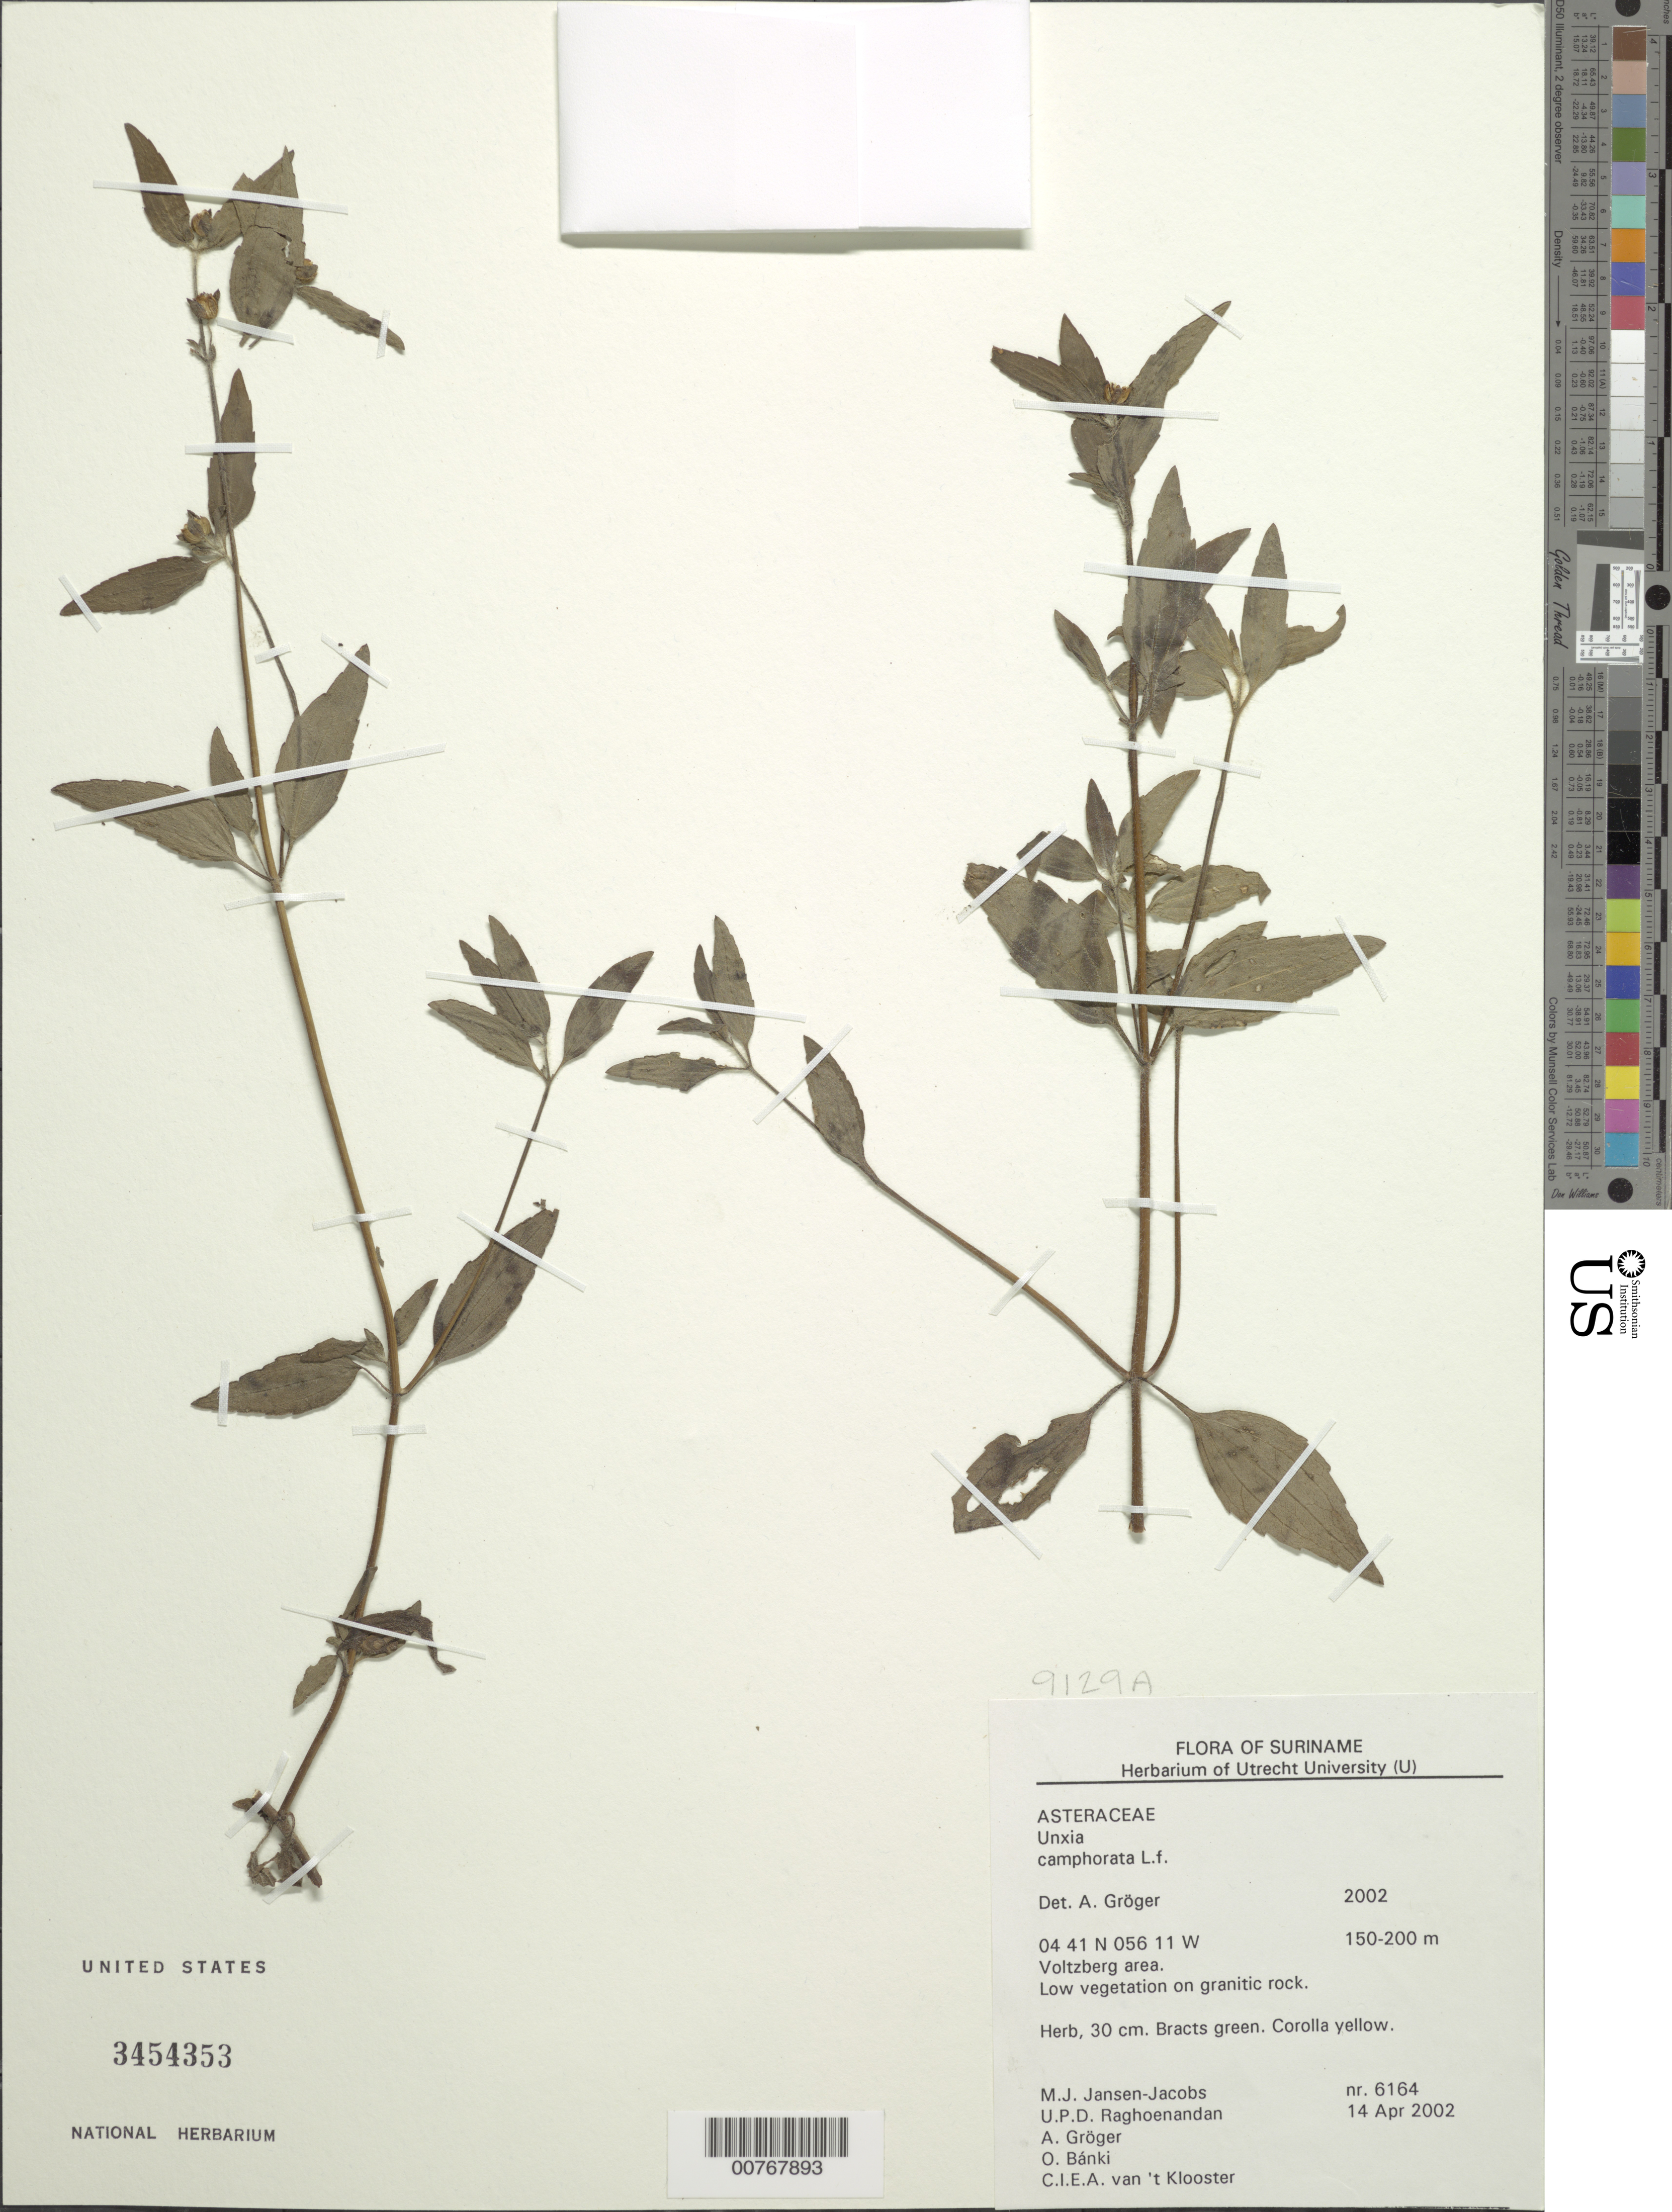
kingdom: Plantae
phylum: Tracheophyta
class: Magnoliopsida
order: Asterales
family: Asteraceae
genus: Unxia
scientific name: Unxia camphorata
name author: L. f.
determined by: Gröger, A.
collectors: M. J. Jansen-Jacobs, U. Raghoenandan, A. Gröger, O. Bánki & C. van 't Klooster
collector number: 6164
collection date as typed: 14-Apr-02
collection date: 2002-04-14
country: Suriname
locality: Voltzberg area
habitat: Low vegetation on granitic rock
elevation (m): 150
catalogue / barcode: US 3454353